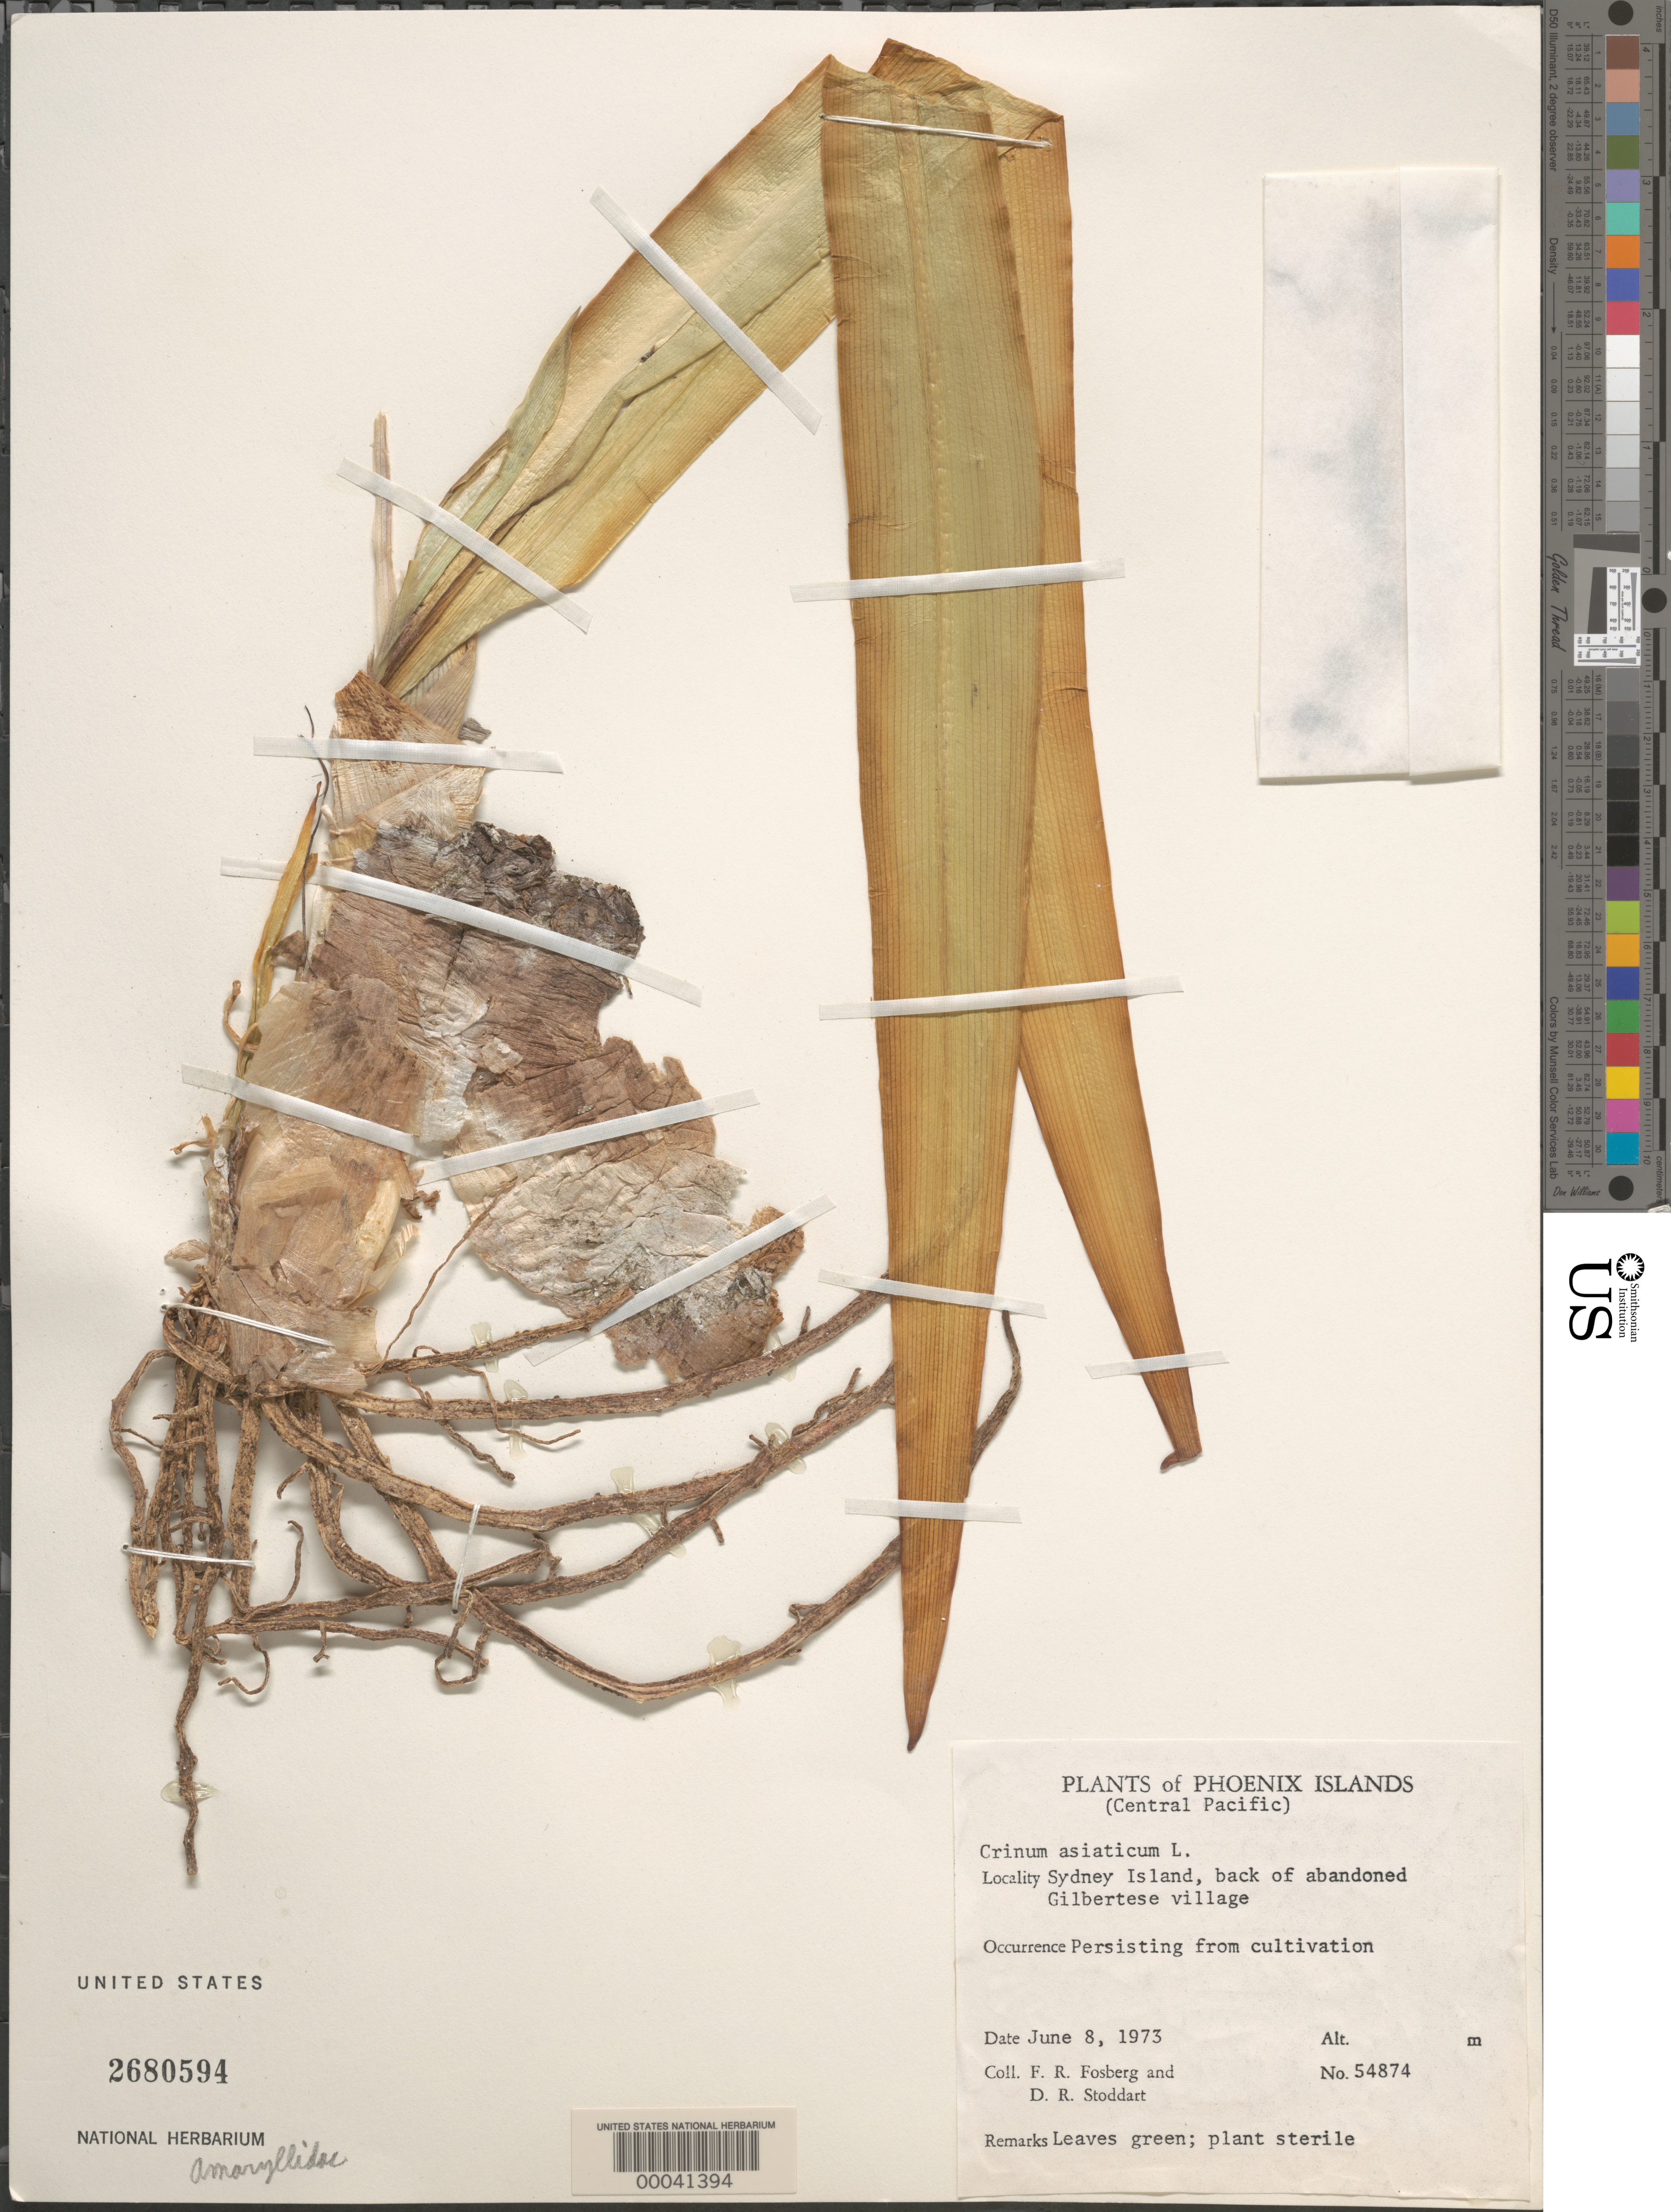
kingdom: Plantae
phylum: Tracheophyta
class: Liliopsida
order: Asparagales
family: Amaryllidaceae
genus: Crinum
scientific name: Crinum asiaticum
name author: L.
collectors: F. R. Fosberg & D. R. Stoddart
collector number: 54874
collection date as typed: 08 Jun 1973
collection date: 1973-06-08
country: Kiribati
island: Manra [Sydney] Island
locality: Back of abandoned gilbertese village [Phoenix Is.]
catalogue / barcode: US 2680594